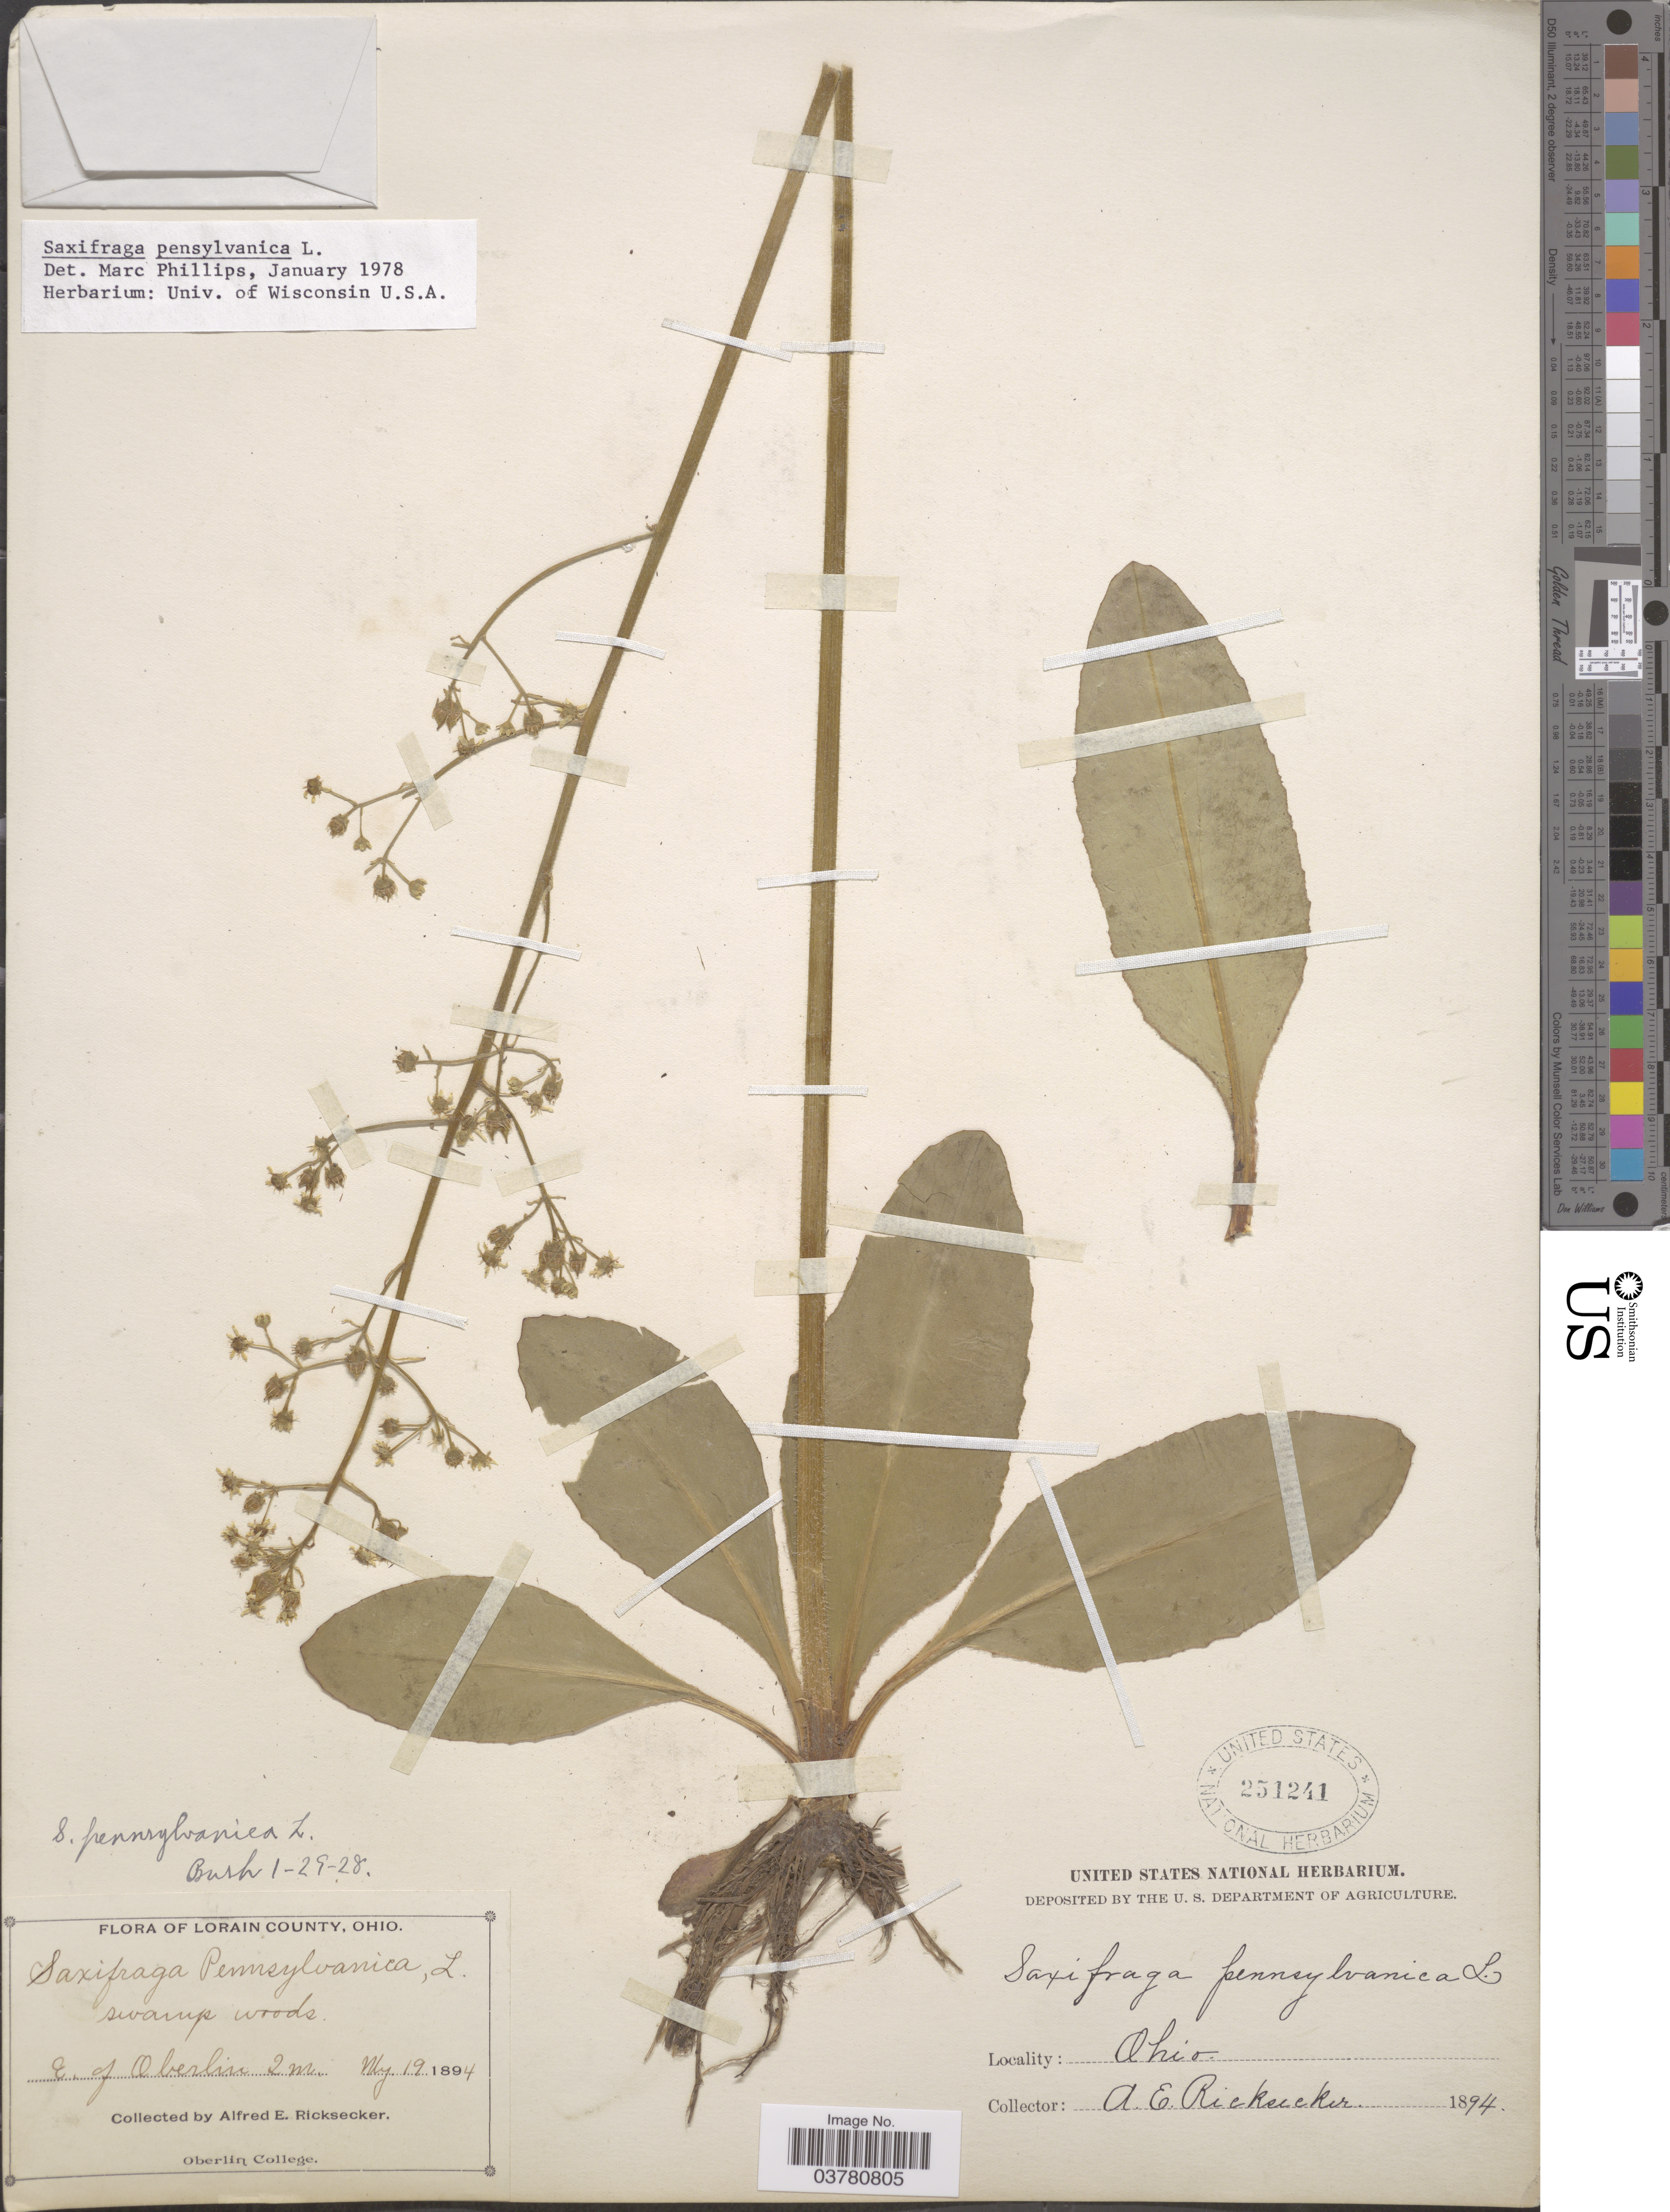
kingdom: Plantae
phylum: Tracheophyta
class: Magnoliopsida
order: Saxifragales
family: Saxifragaceae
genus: Micranthes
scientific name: Micranthes pensylvanica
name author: (L.) Haw.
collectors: A. E. Ricksecker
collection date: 1894-05-12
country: United States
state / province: Ohio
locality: Lorain County. E. of Oberlin 2 m.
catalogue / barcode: US 251241